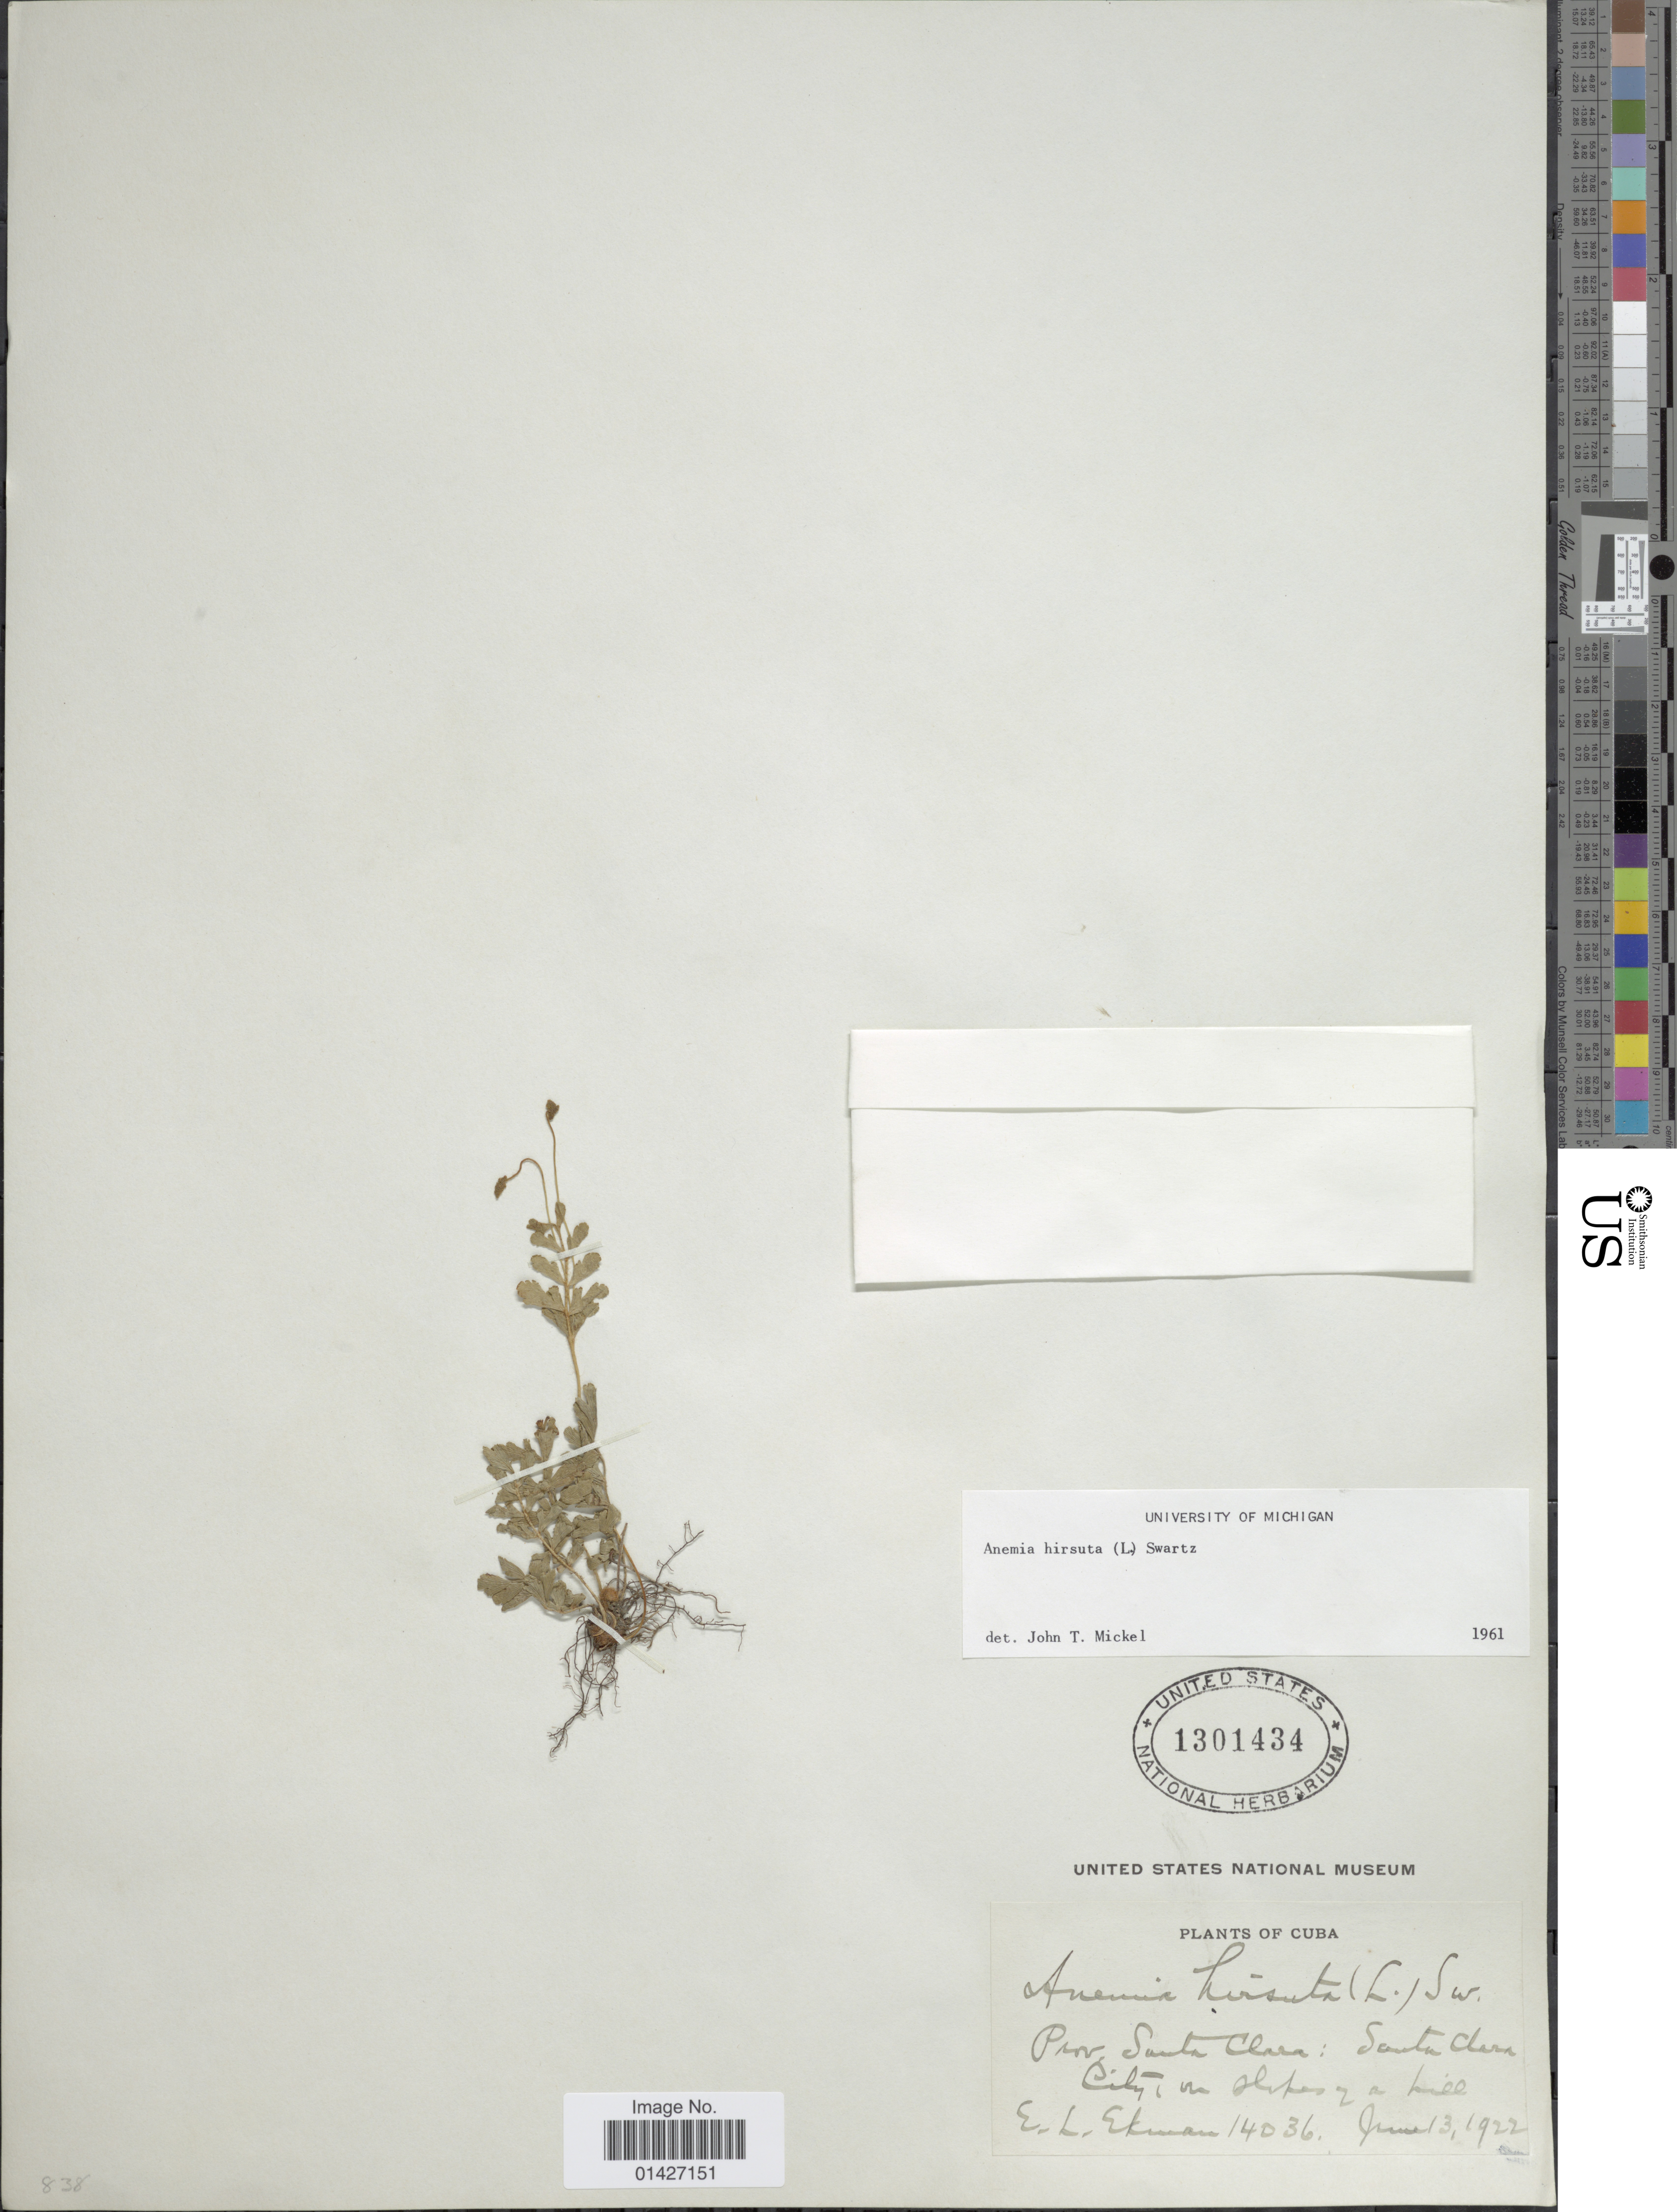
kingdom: Plantae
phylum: Tracheophyta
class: Polypodiopsida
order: Schizaeales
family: Anemiaceae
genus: Anemia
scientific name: Anemia hirsuta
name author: (L.) Sw.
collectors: E. L. Ekman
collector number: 14036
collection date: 1922-06-13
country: Cuba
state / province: Las Villas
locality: Prov. Santa Clara: Santa Clara City, on slopes of a hill.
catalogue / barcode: US 1301434